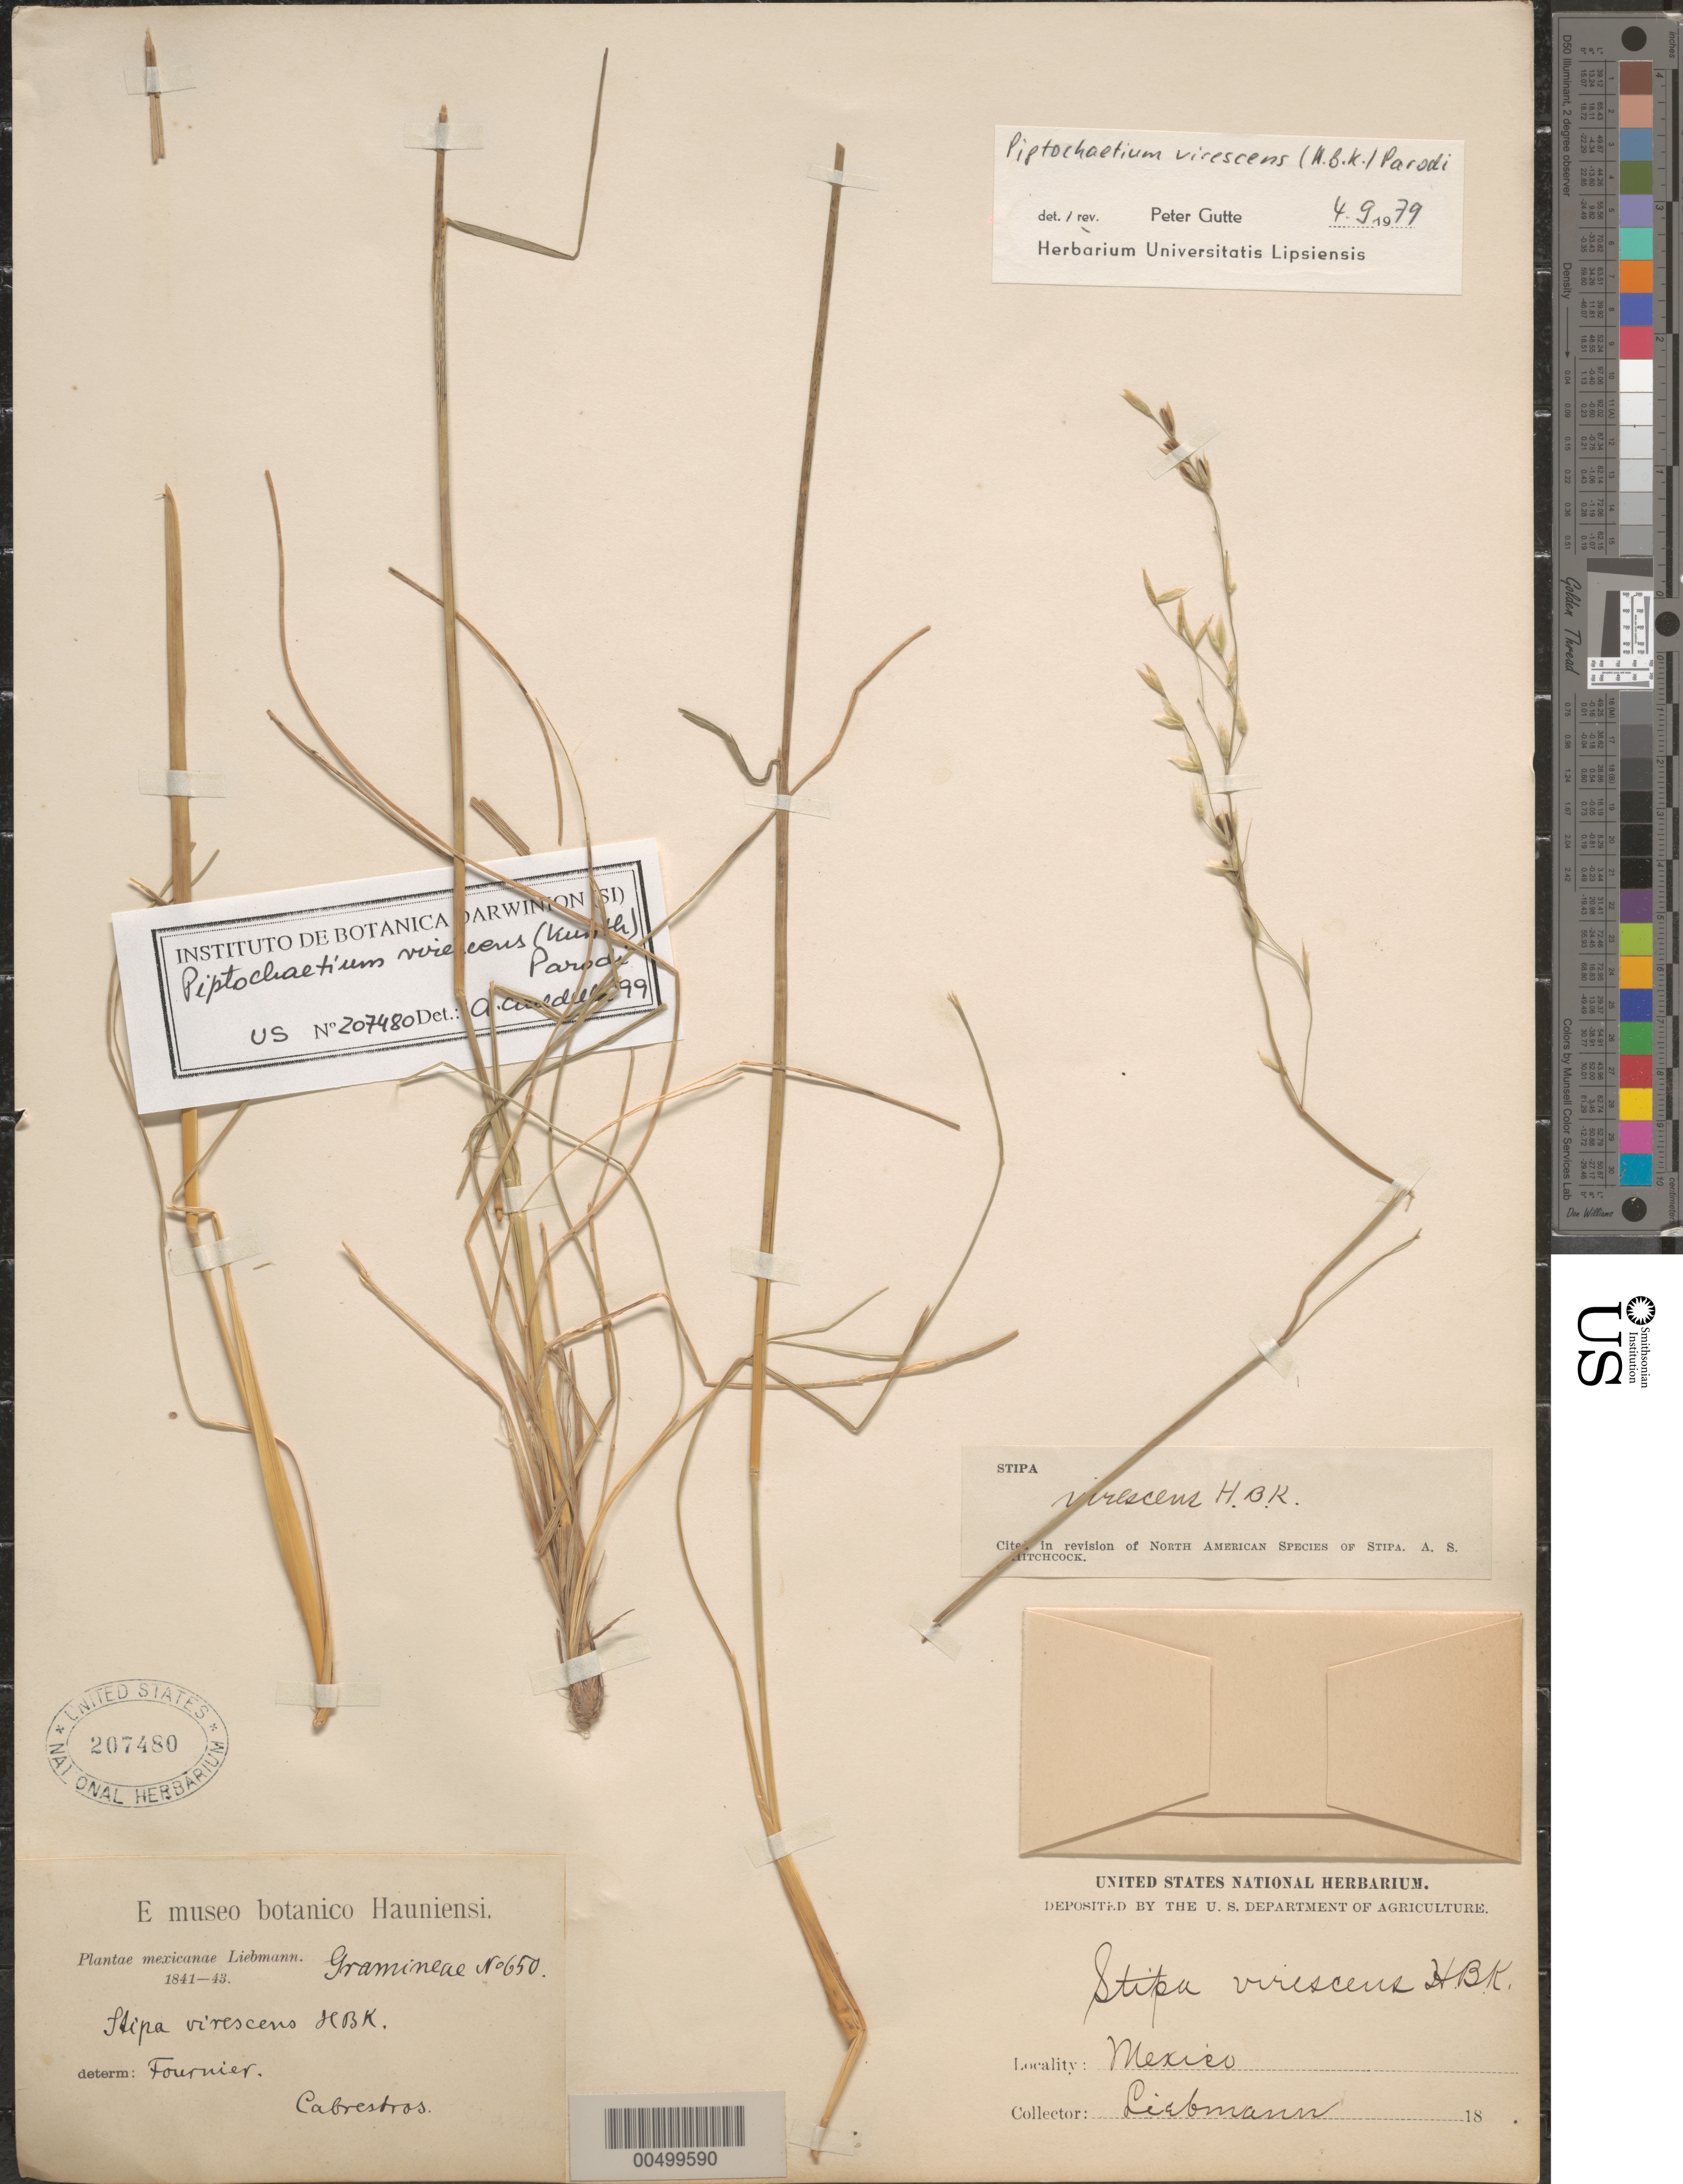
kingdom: Plantae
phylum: Tracheophyta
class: Liliopsida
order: Poales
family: Poaceae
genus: Piptochaetium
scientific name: Piptochaetium virescens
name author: (Kunth) Parodi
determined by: Gutte, P.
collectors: F. M. Liebmann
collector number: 650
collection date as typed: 1841 to -- --- 1843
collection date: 1841/1843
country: Mexico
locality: Cabrestros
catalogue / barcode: US 207480